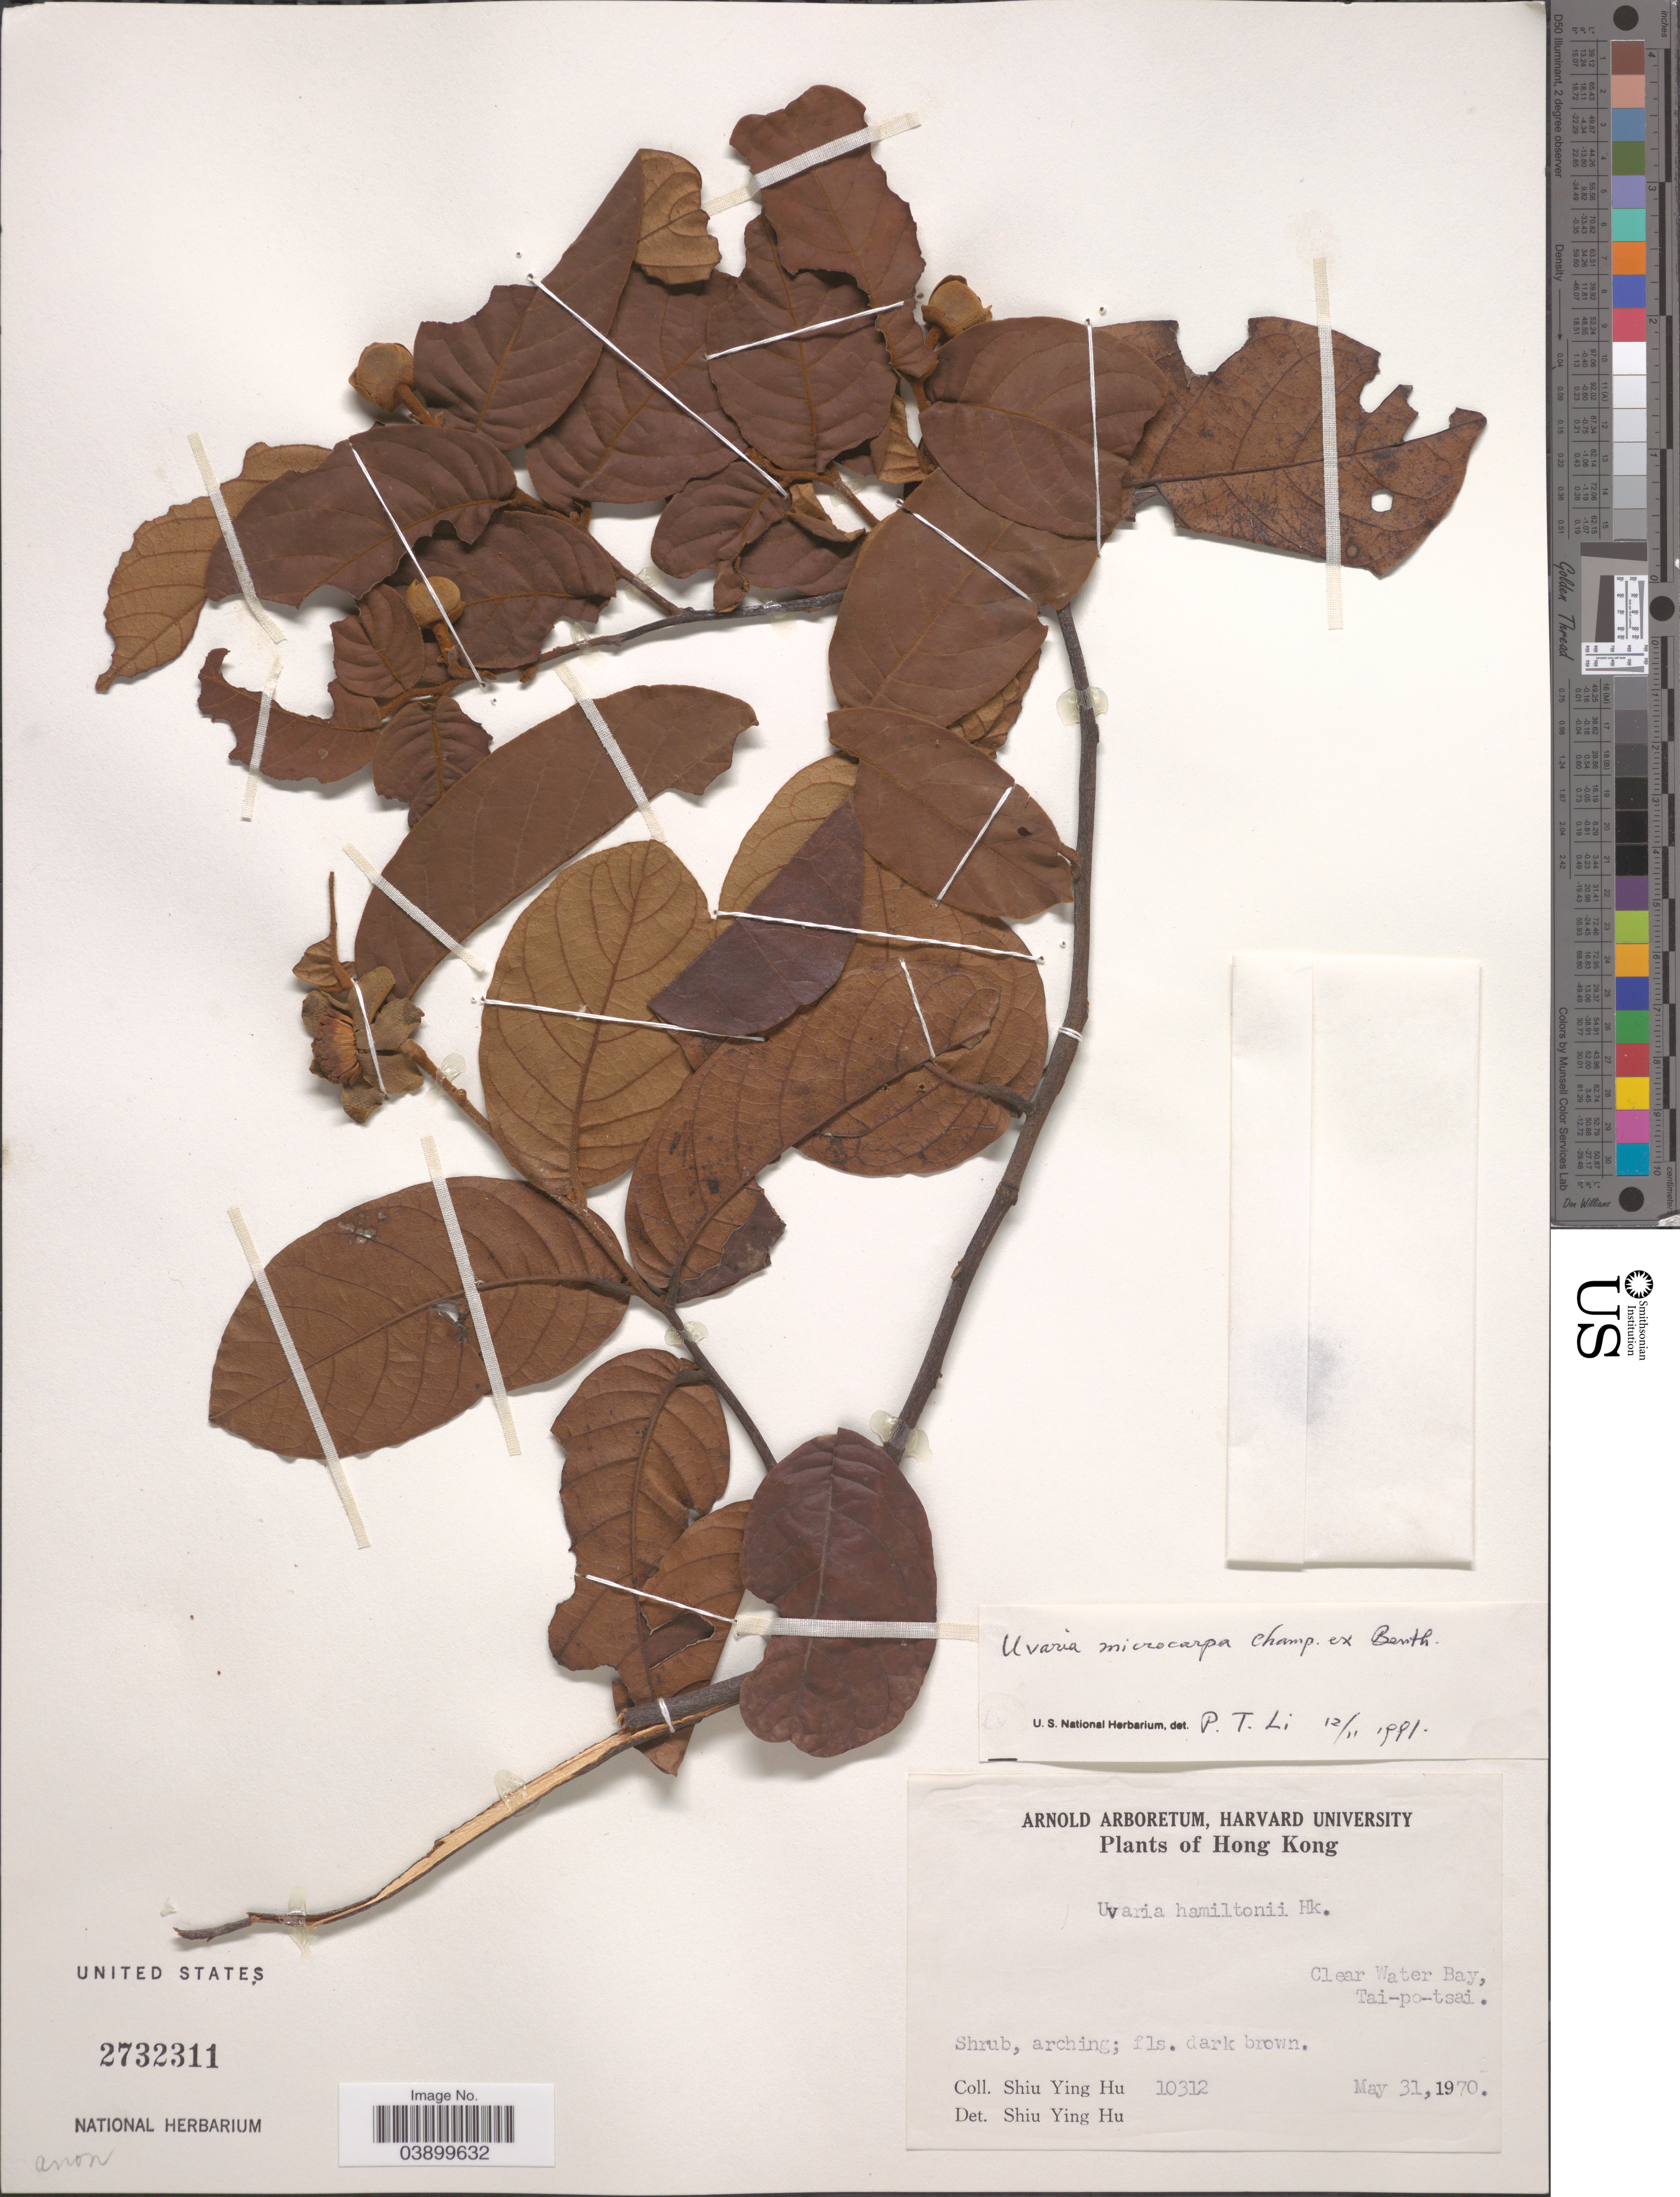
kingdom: Plantae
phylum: Tracheophyta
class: Magnoliopsida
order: Magnoliales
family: Annonaceae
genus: Uvaria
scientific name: Uvaria hamiltonii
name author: Hook. f. & Thomson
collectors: S. Y. Hu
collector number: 10312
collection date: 1970-05-31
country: China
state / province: Hong Kong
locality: Clear Water Bay, Tai-po-tsai.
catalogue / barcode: US 2732311